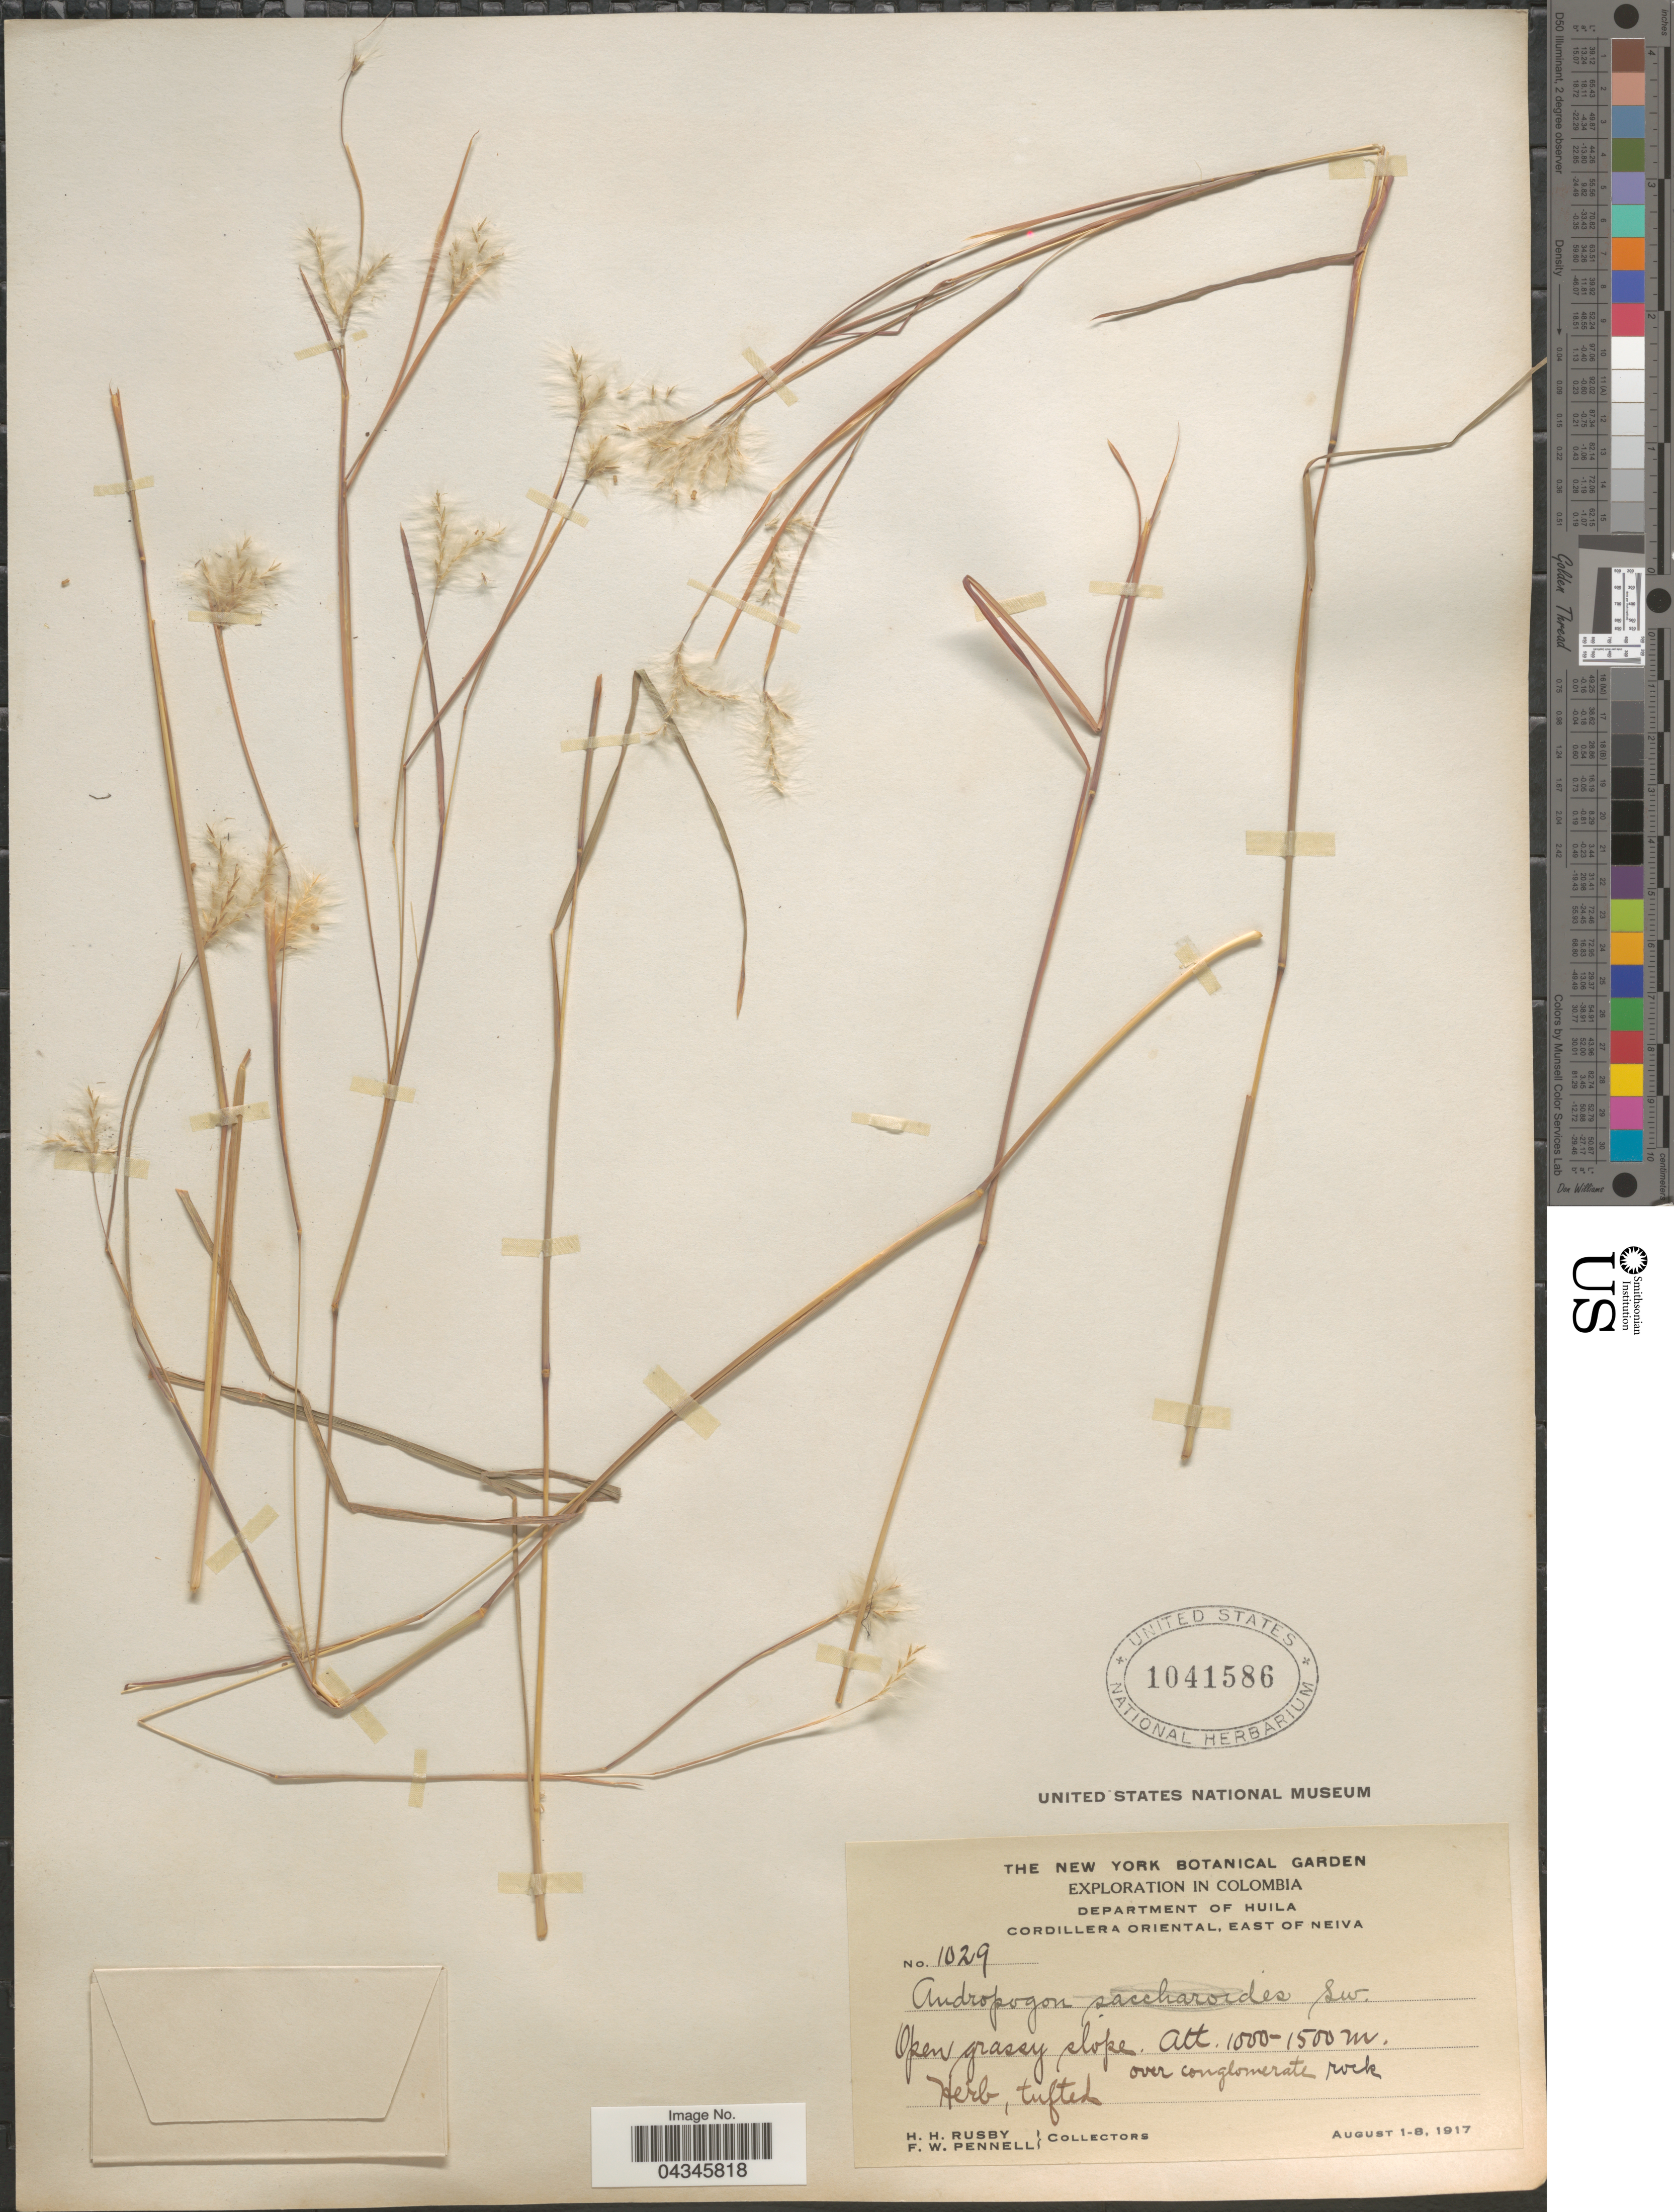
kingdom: Plantae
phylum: Tracheophyta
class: Liliopsida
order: Poales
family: Poaceae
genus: Andropogon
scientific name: Andropogon leucostachyus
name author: Kunth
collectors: H. H. Rusby & F. W. Pennell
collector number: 1029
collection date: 1917-08-01/1917-08-08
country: Colombia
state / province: Huila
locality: Exploration in Colombia. Department of Huila. Cordillera Oriental, East of Neiva. Open grassy slope.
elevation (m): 1000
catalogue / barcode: US 1041586